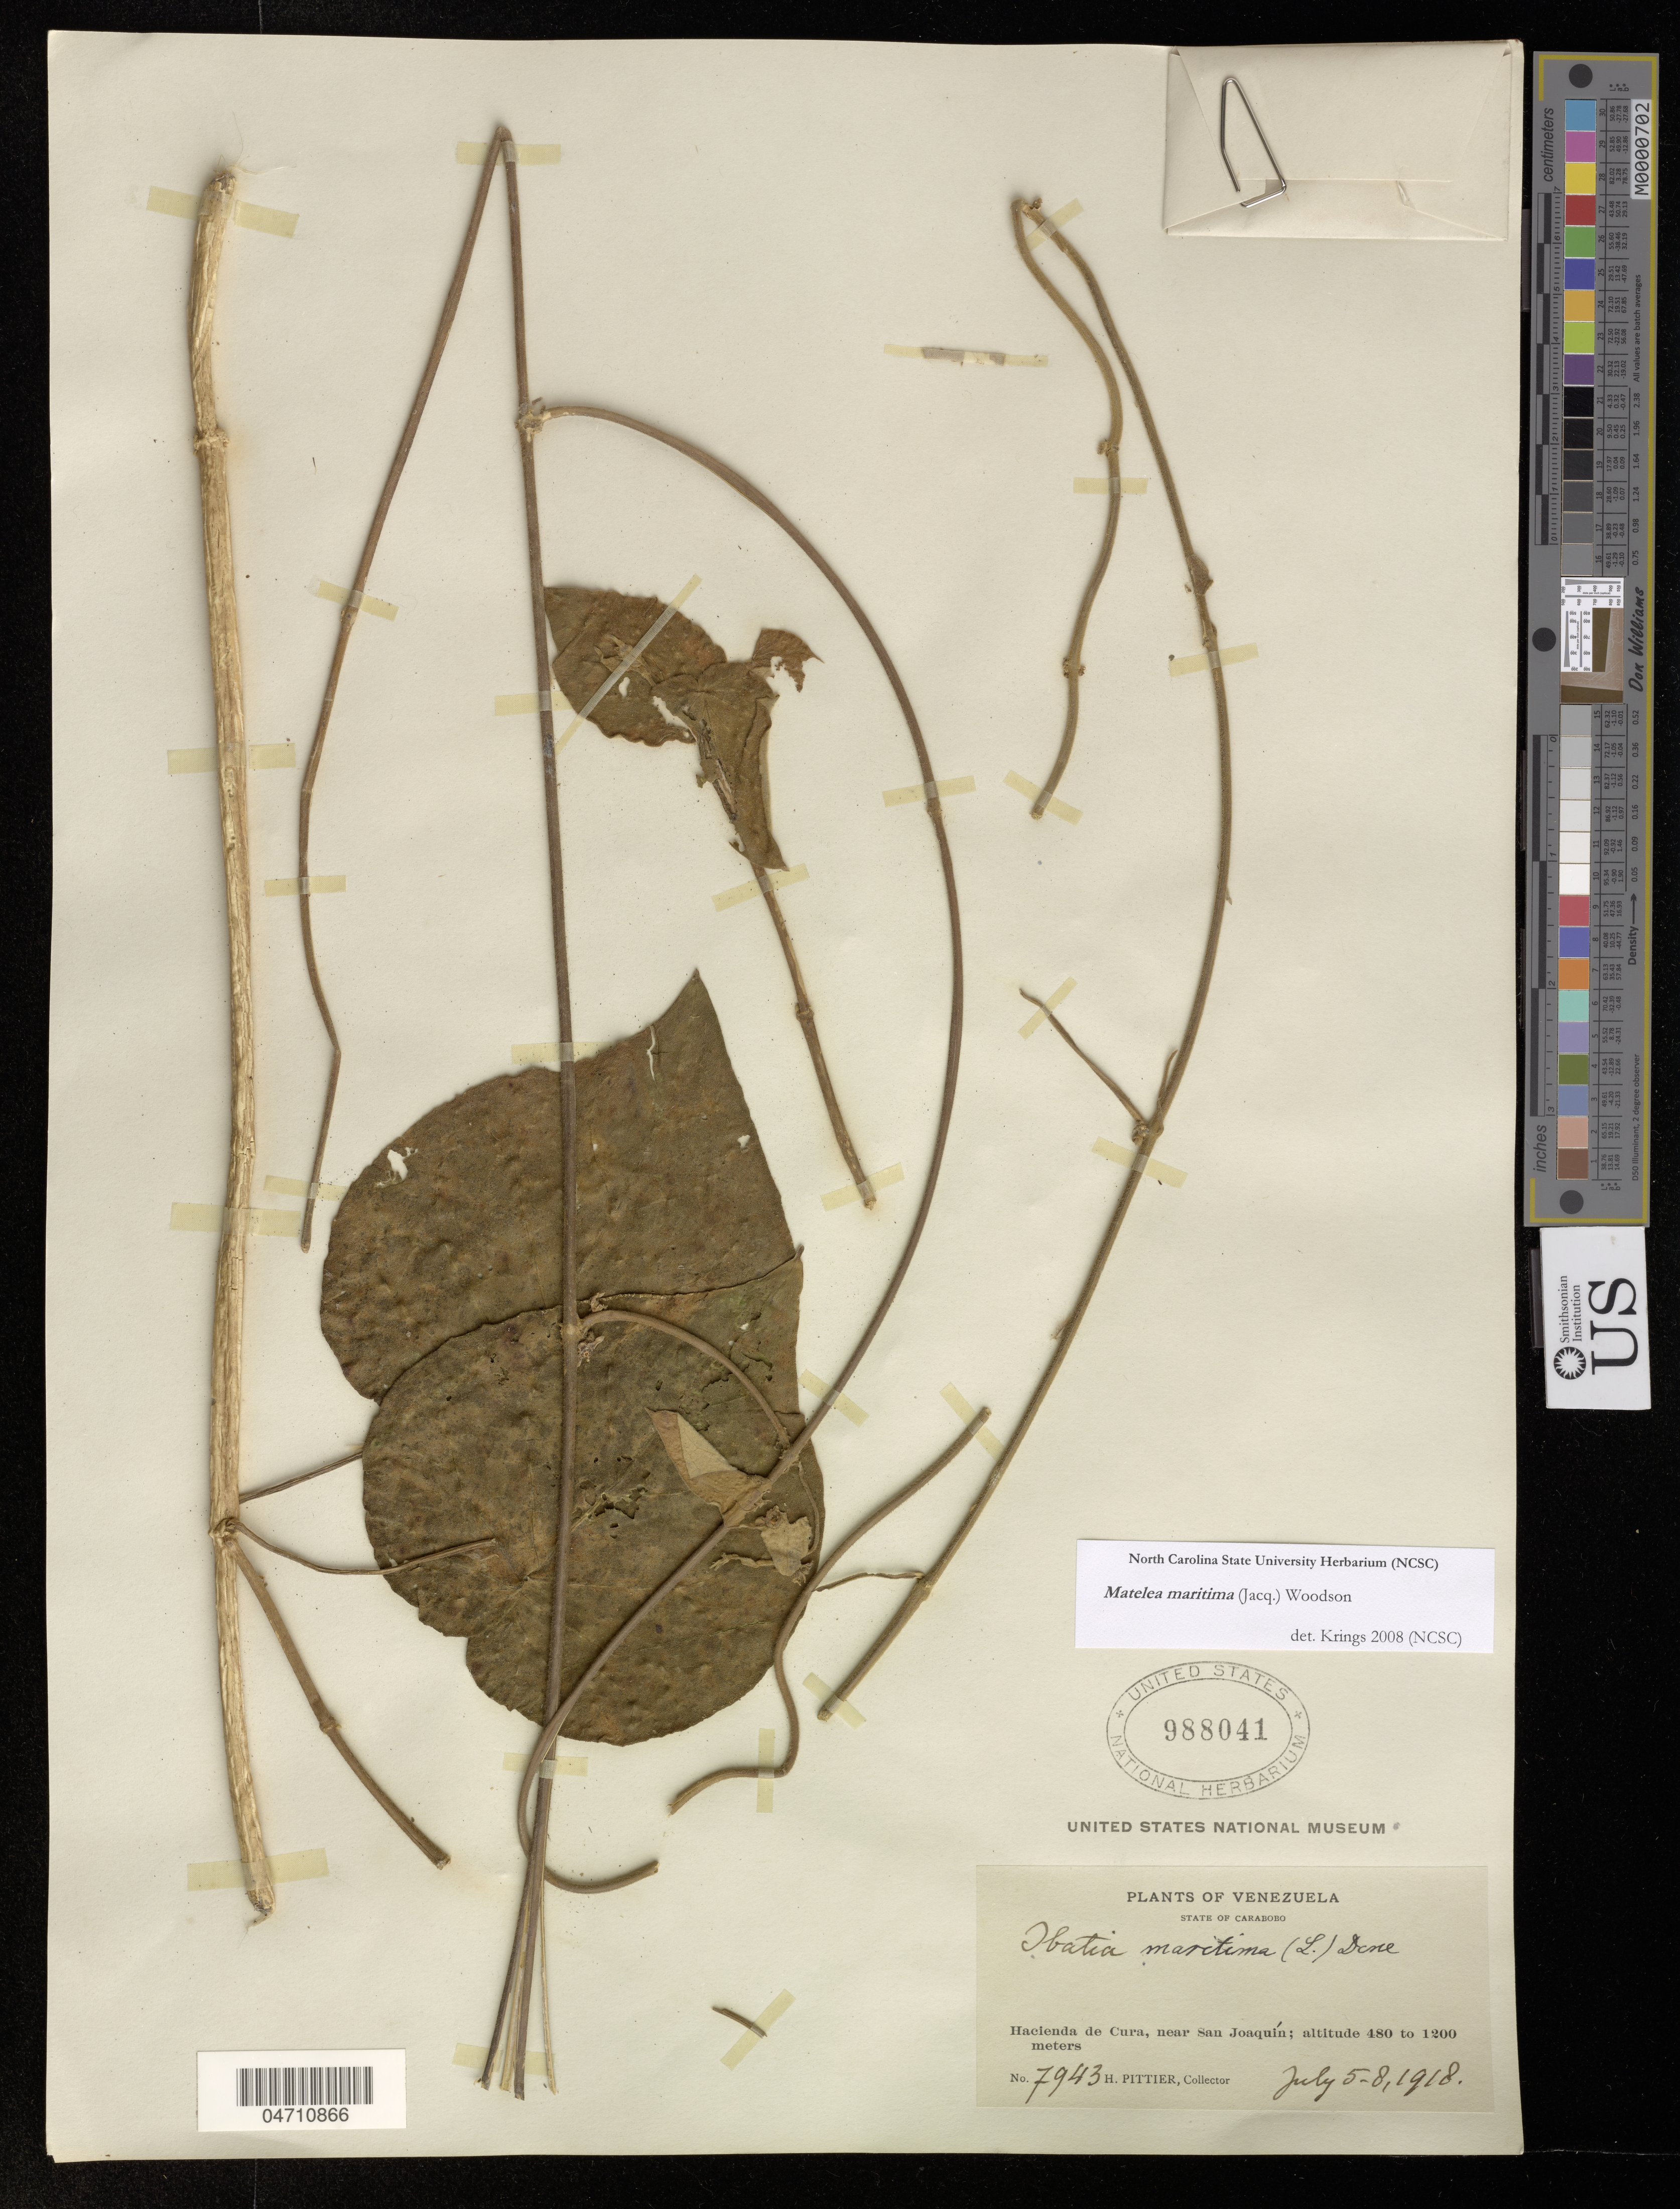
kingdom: Plantae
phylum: Tracheophyta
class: Magnoliopsida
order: Gentianales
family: Apocynaceae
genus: Matelea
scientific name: Matelea maritima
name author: (Jacq.) Woodson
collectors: H. F. Pittier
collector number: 7943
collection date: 1918-07-05/1918-07-08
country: Venezuela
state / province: Carabobo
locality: Hacienda de Cura, near San Joaquín.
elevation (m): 480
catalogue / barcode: US 988041